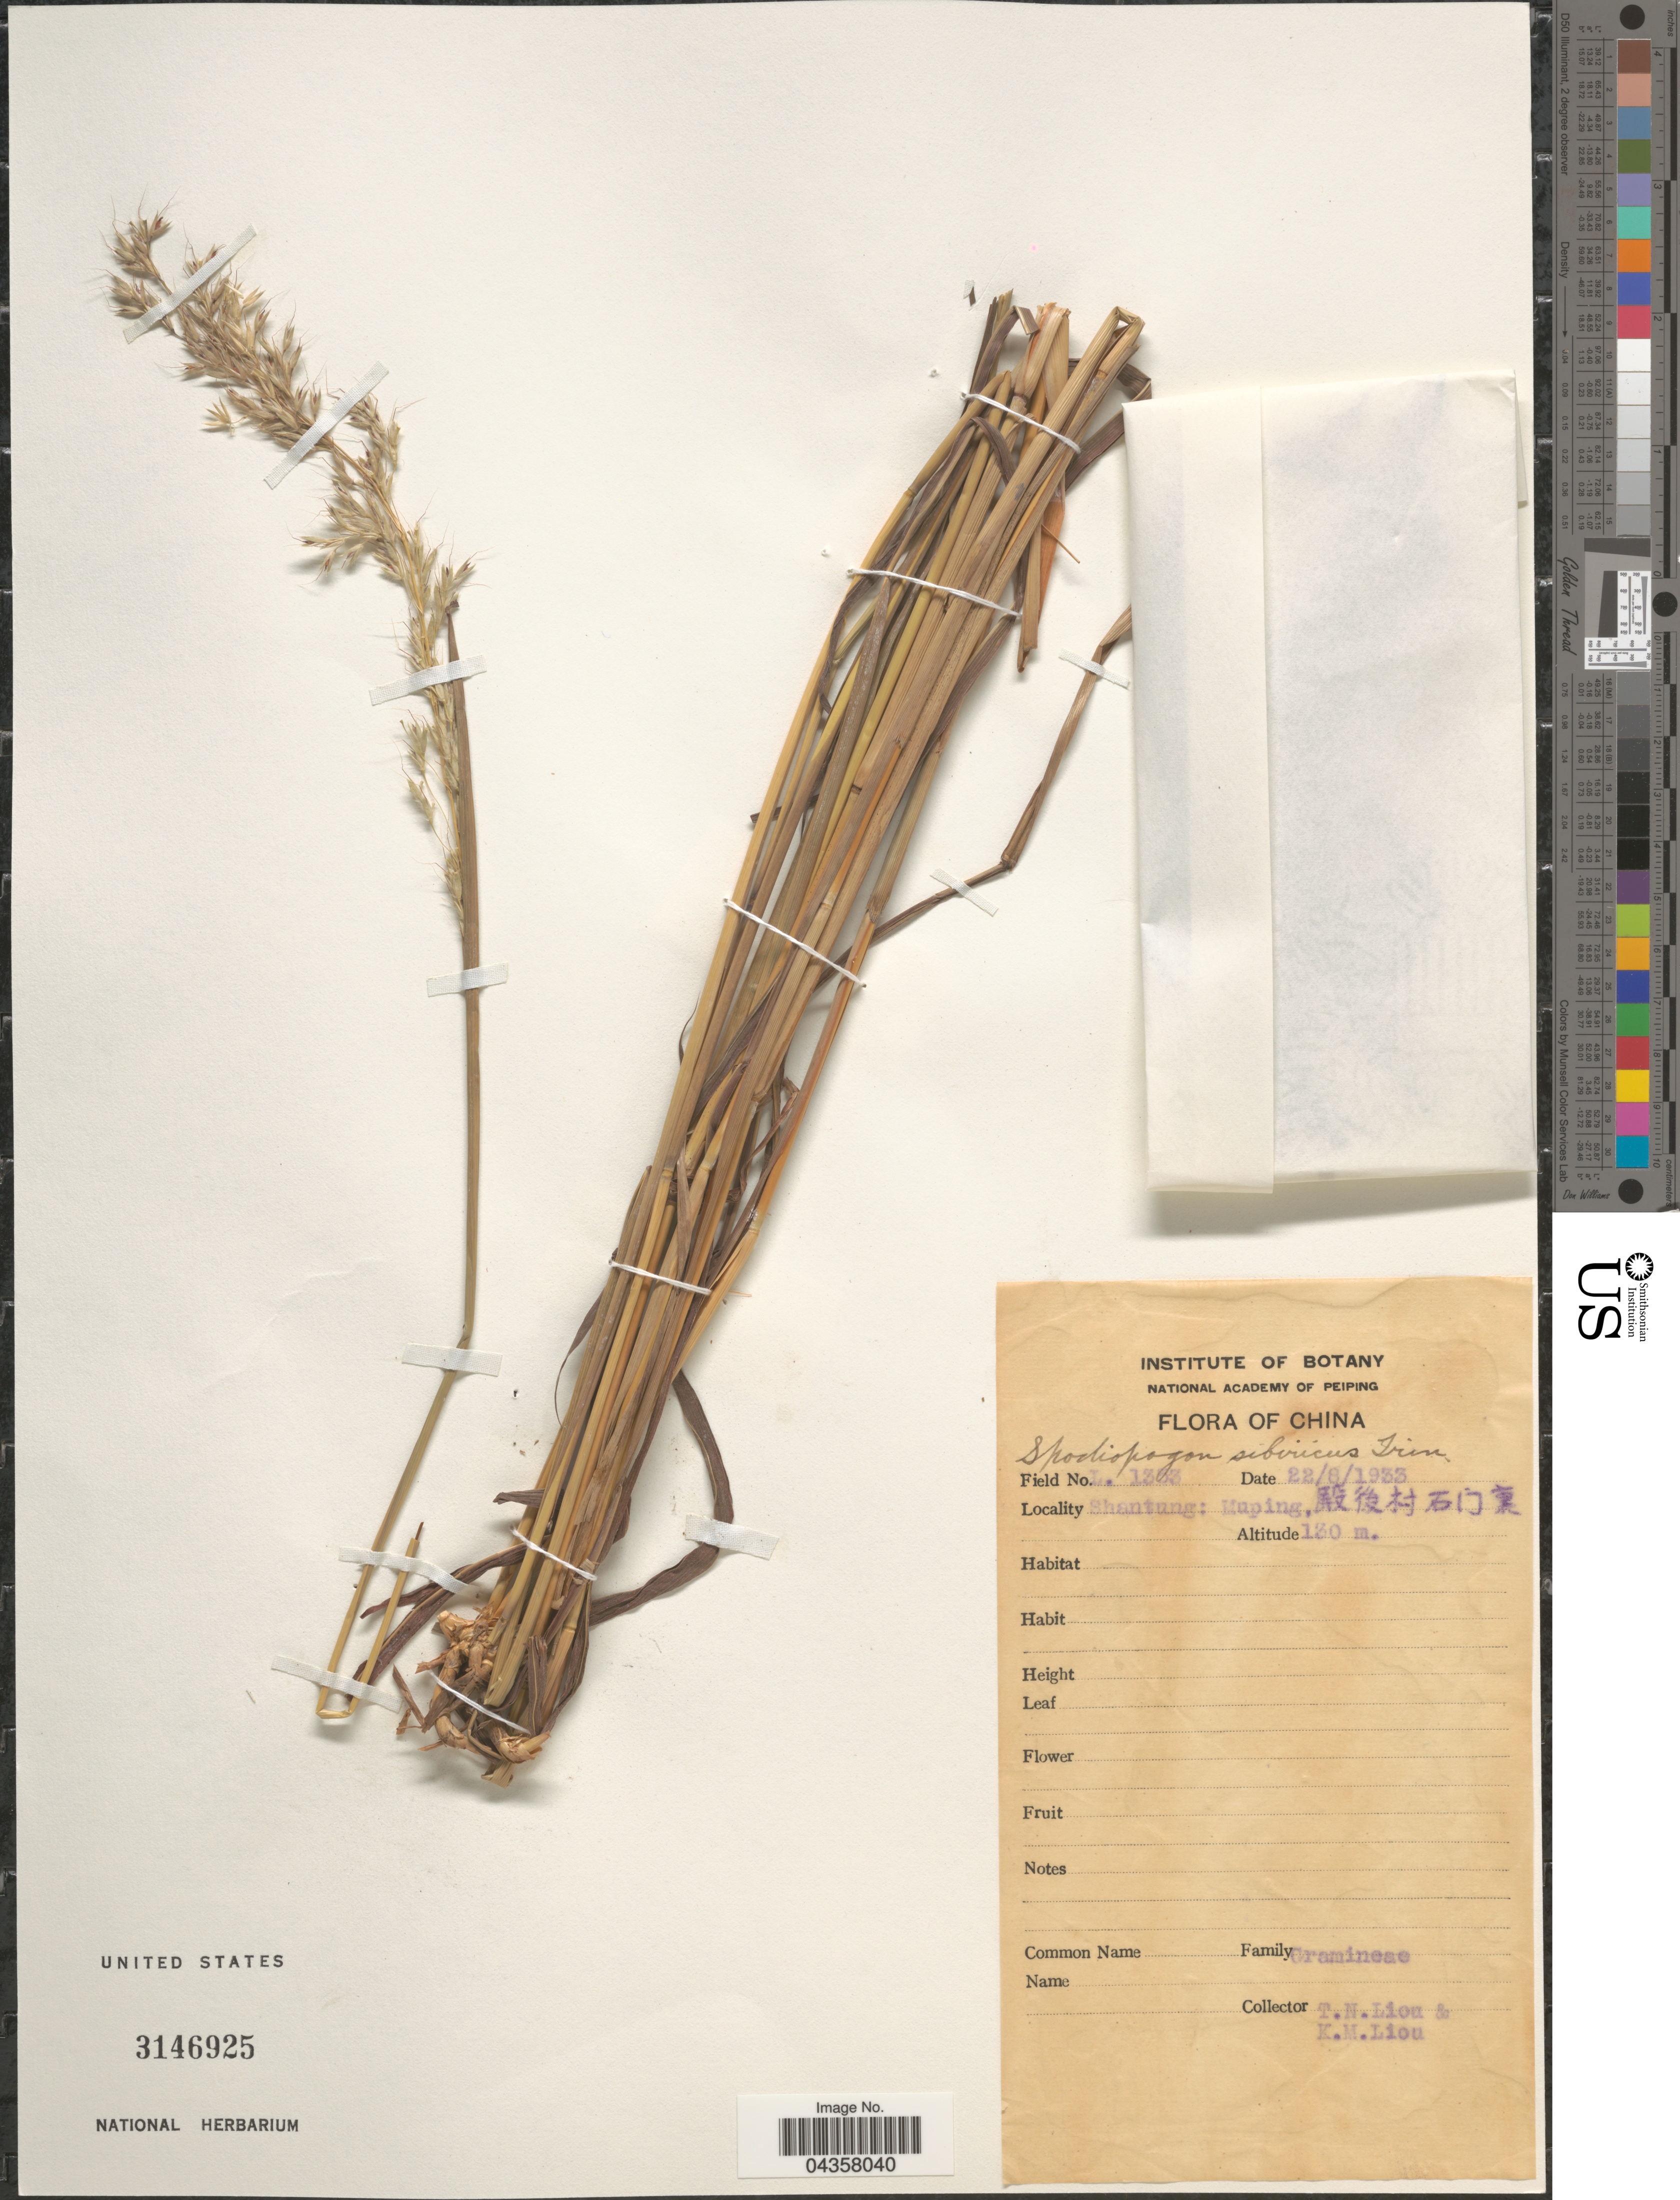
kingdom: Plantae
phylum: Tracheophyta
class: Liliopsida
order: Poales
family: Poaceae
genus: Spodiopogon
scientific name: Spodiopogon sibiricus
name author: Trin.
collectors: T. N. Liou & K. M. Liou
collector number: L1353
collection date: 1933-08-22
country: China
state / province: Shandong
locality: Shantung: Muping, X.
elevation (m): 130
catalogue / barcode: US 3146925